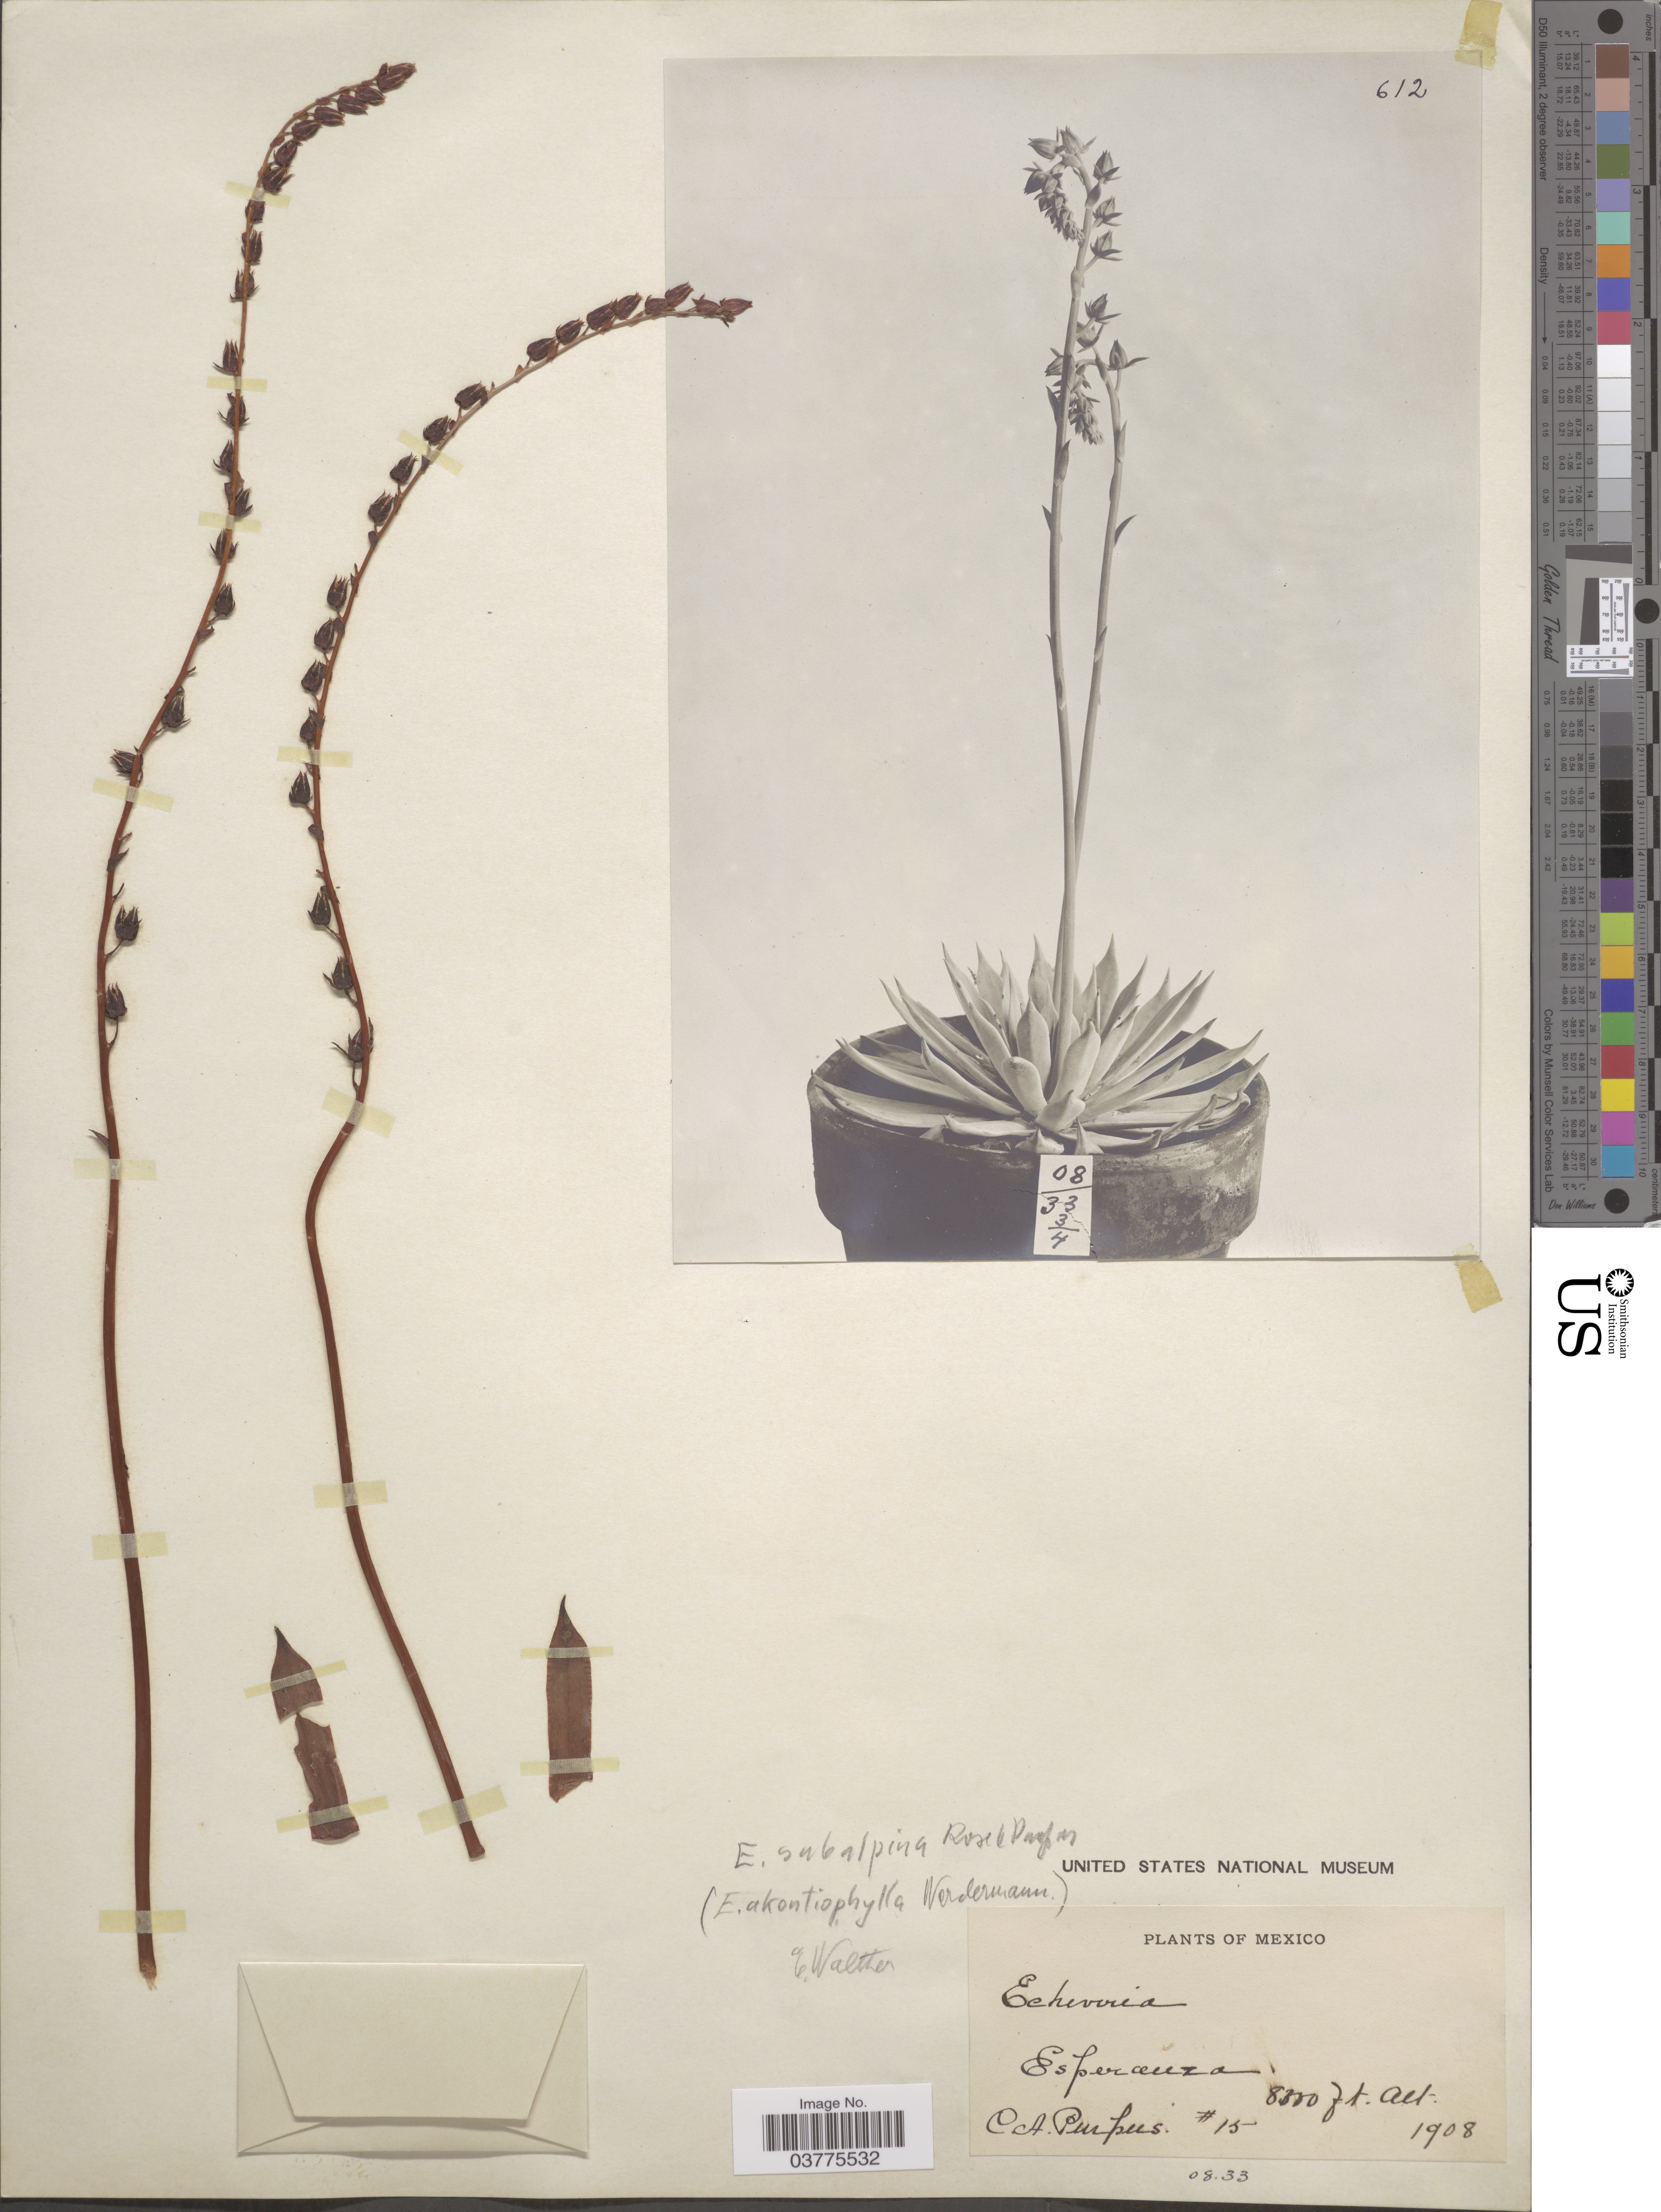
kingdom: Plantae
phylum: Tracheophyta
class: Magnoliopsida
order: Saxifragales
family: Crassulaceae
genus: Echeveria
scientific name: Echeveria subalpina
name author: Rose & Purpus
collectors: C. A. Purpus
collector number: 15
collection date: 1908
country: Mexico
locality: Esperanza.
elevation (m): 2530